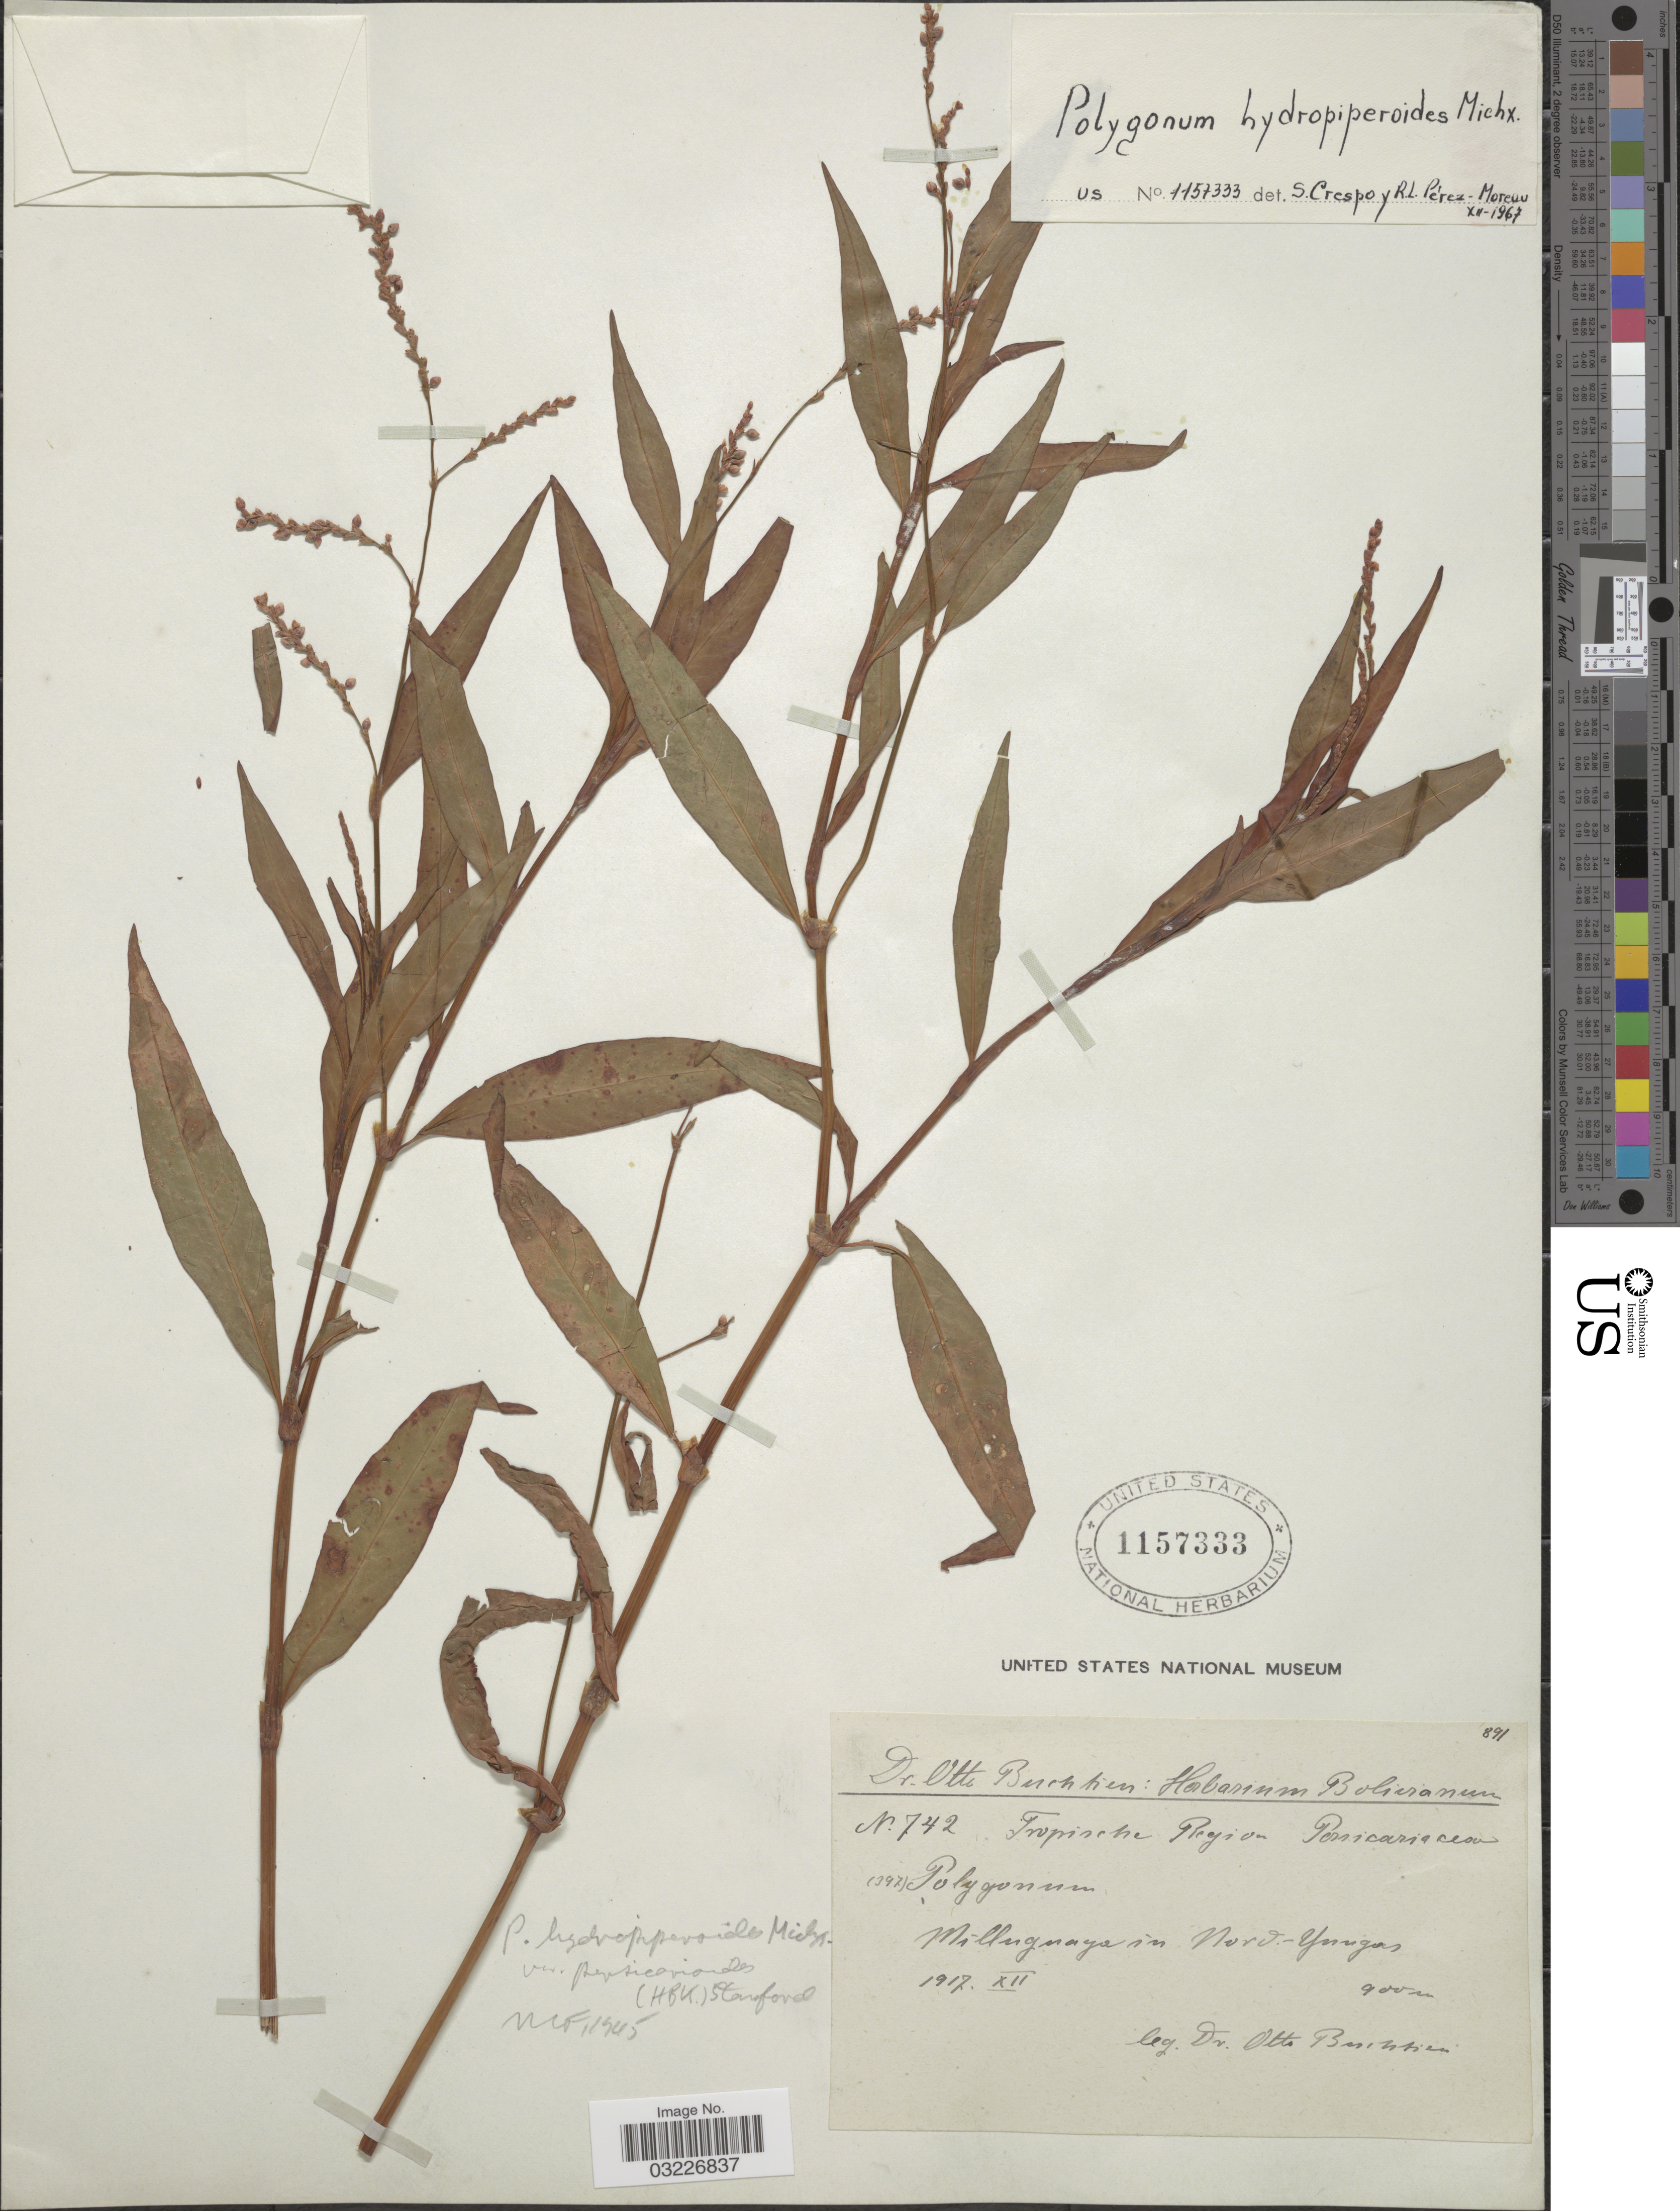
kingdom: Plantae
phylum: Tracheophyta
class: Magnoliopsida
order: Caryophyllales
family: Polygonaceae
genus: Polygonum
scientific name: Polygonum hydropiperoides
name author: Michx.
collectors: O. Buchtien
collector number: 742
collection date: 1917-12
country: Bolivia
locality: Milluguaya in Nord-Yungas.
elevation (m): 900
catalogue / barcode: US 1157333